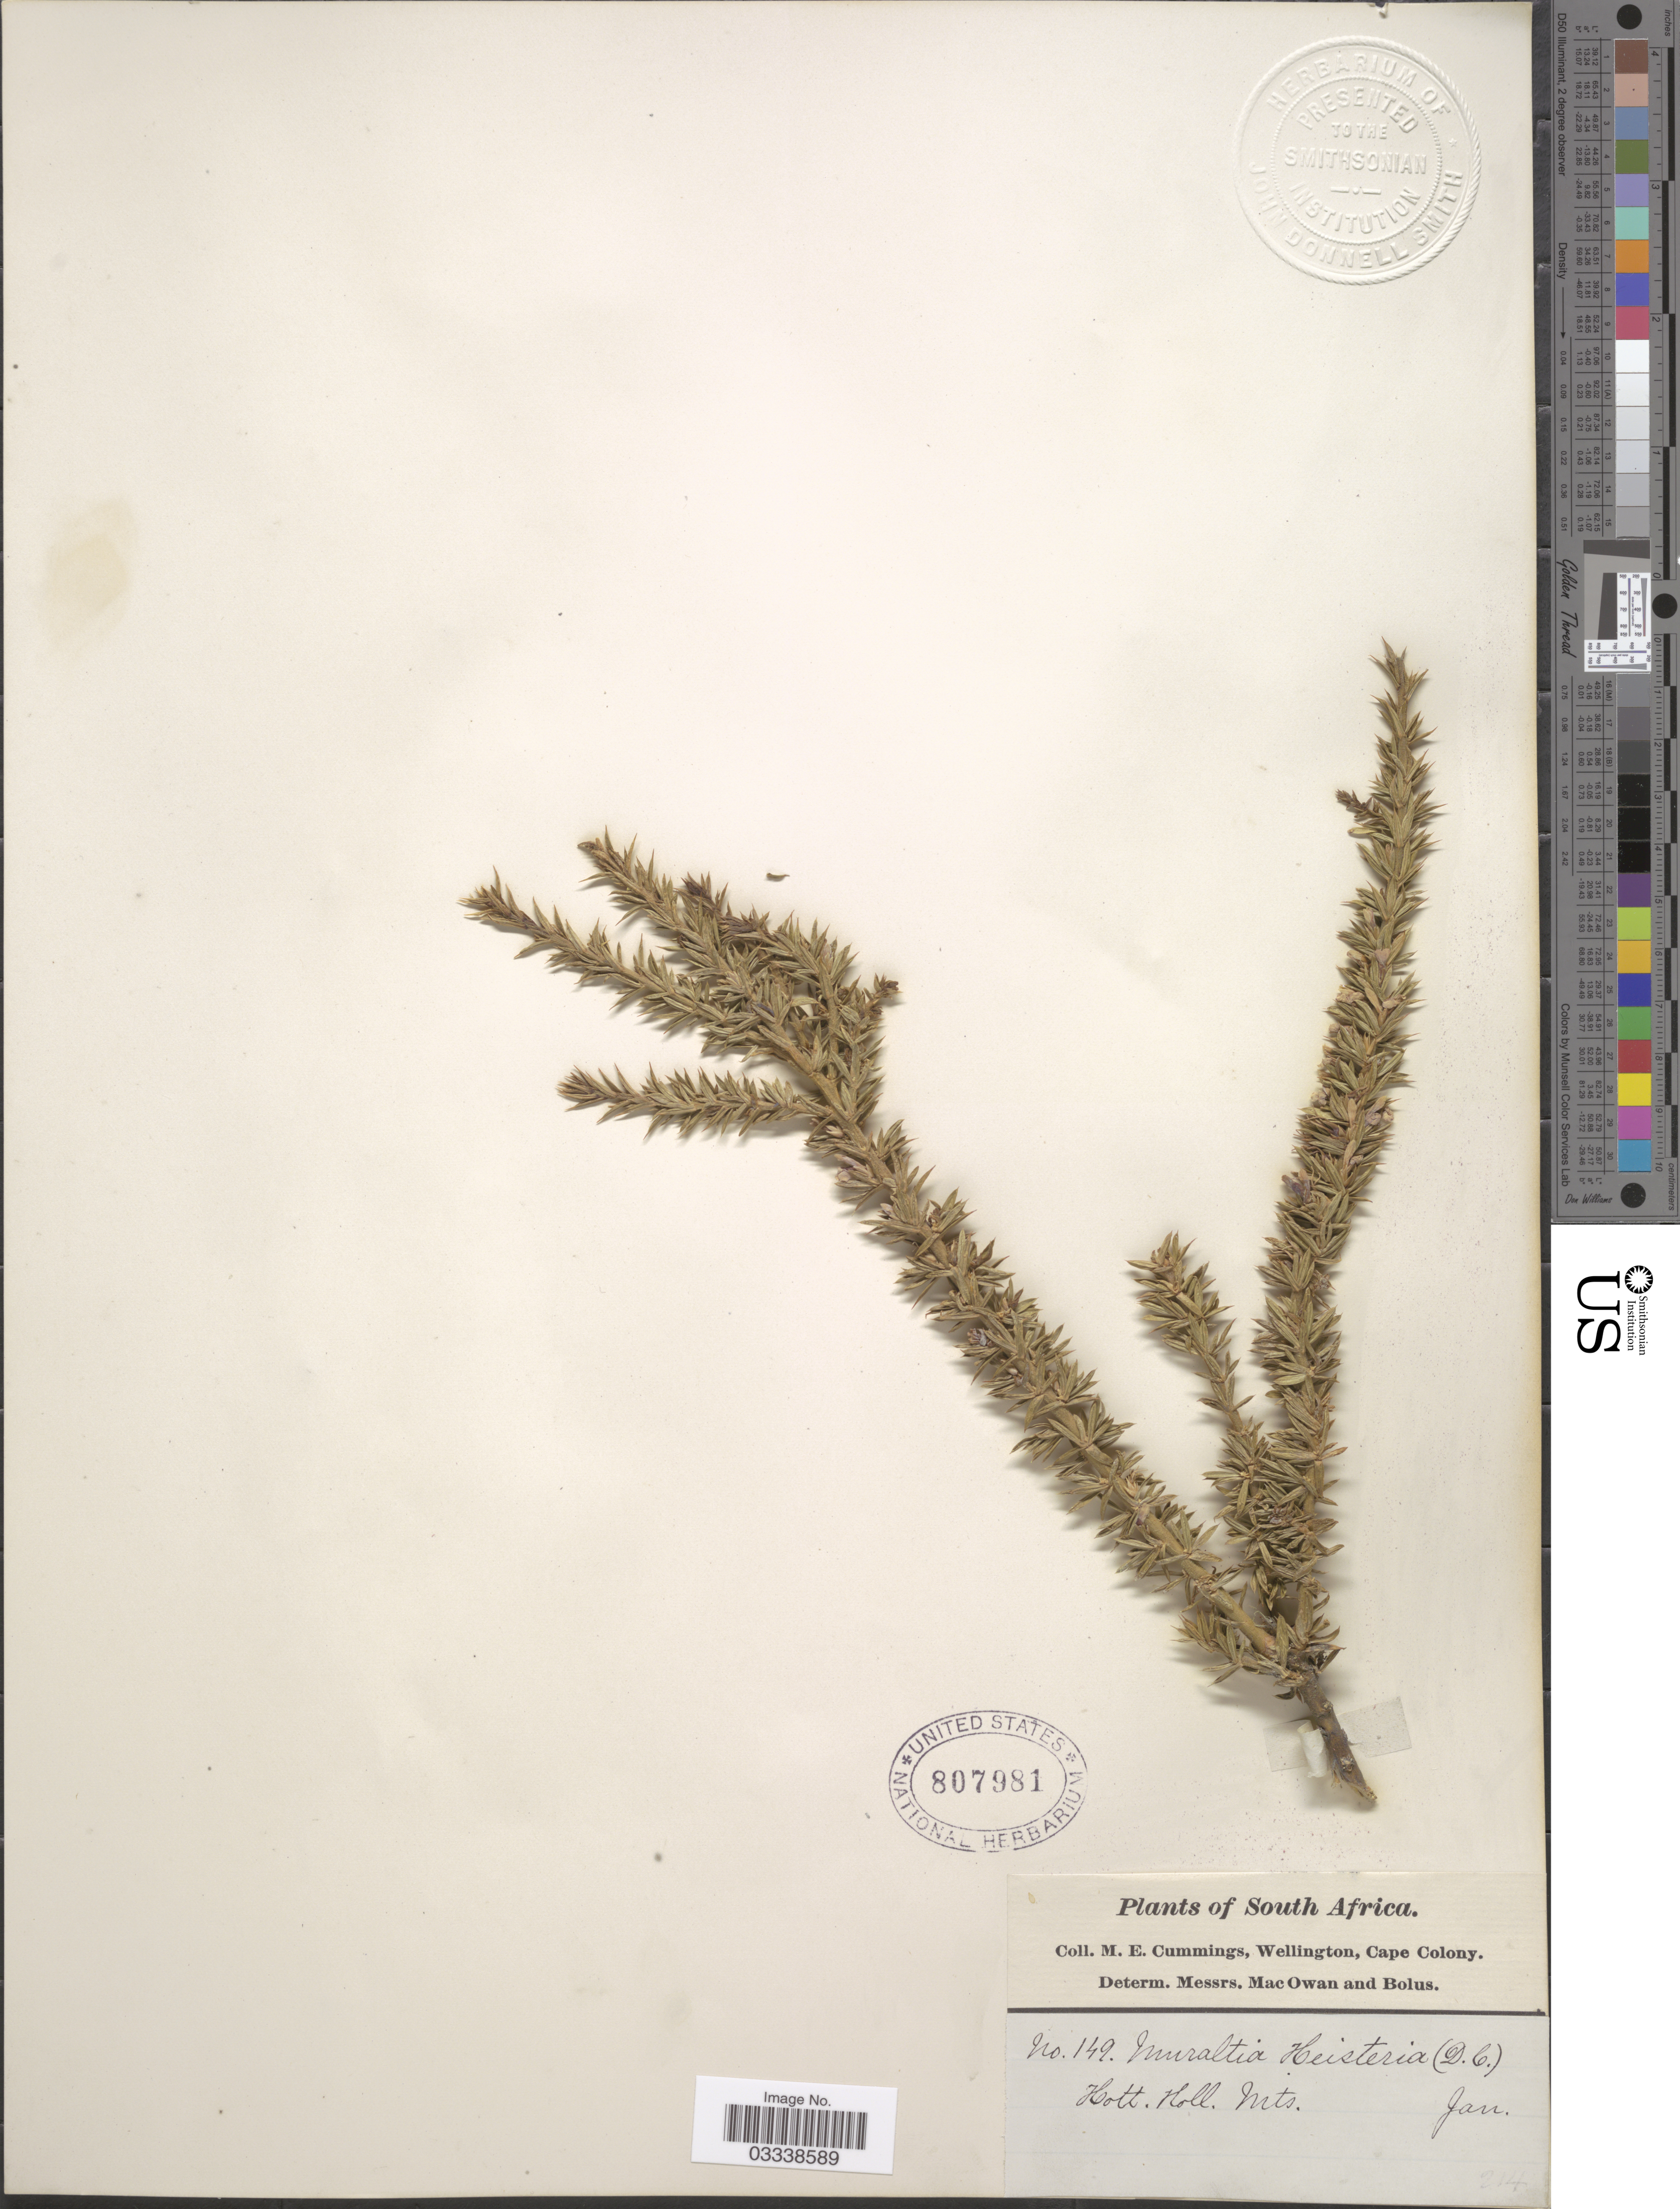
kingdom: Plantae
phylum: Tracheophyta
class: Magnoliopsida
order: Fabales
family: Polygalaceae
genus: Muraltia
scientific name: Muraltia heisteria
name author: (L.) DC.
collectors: M. E. Cummings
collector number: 149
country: South Africa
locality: Hott. Holl. Mts.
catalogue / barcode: US 807981